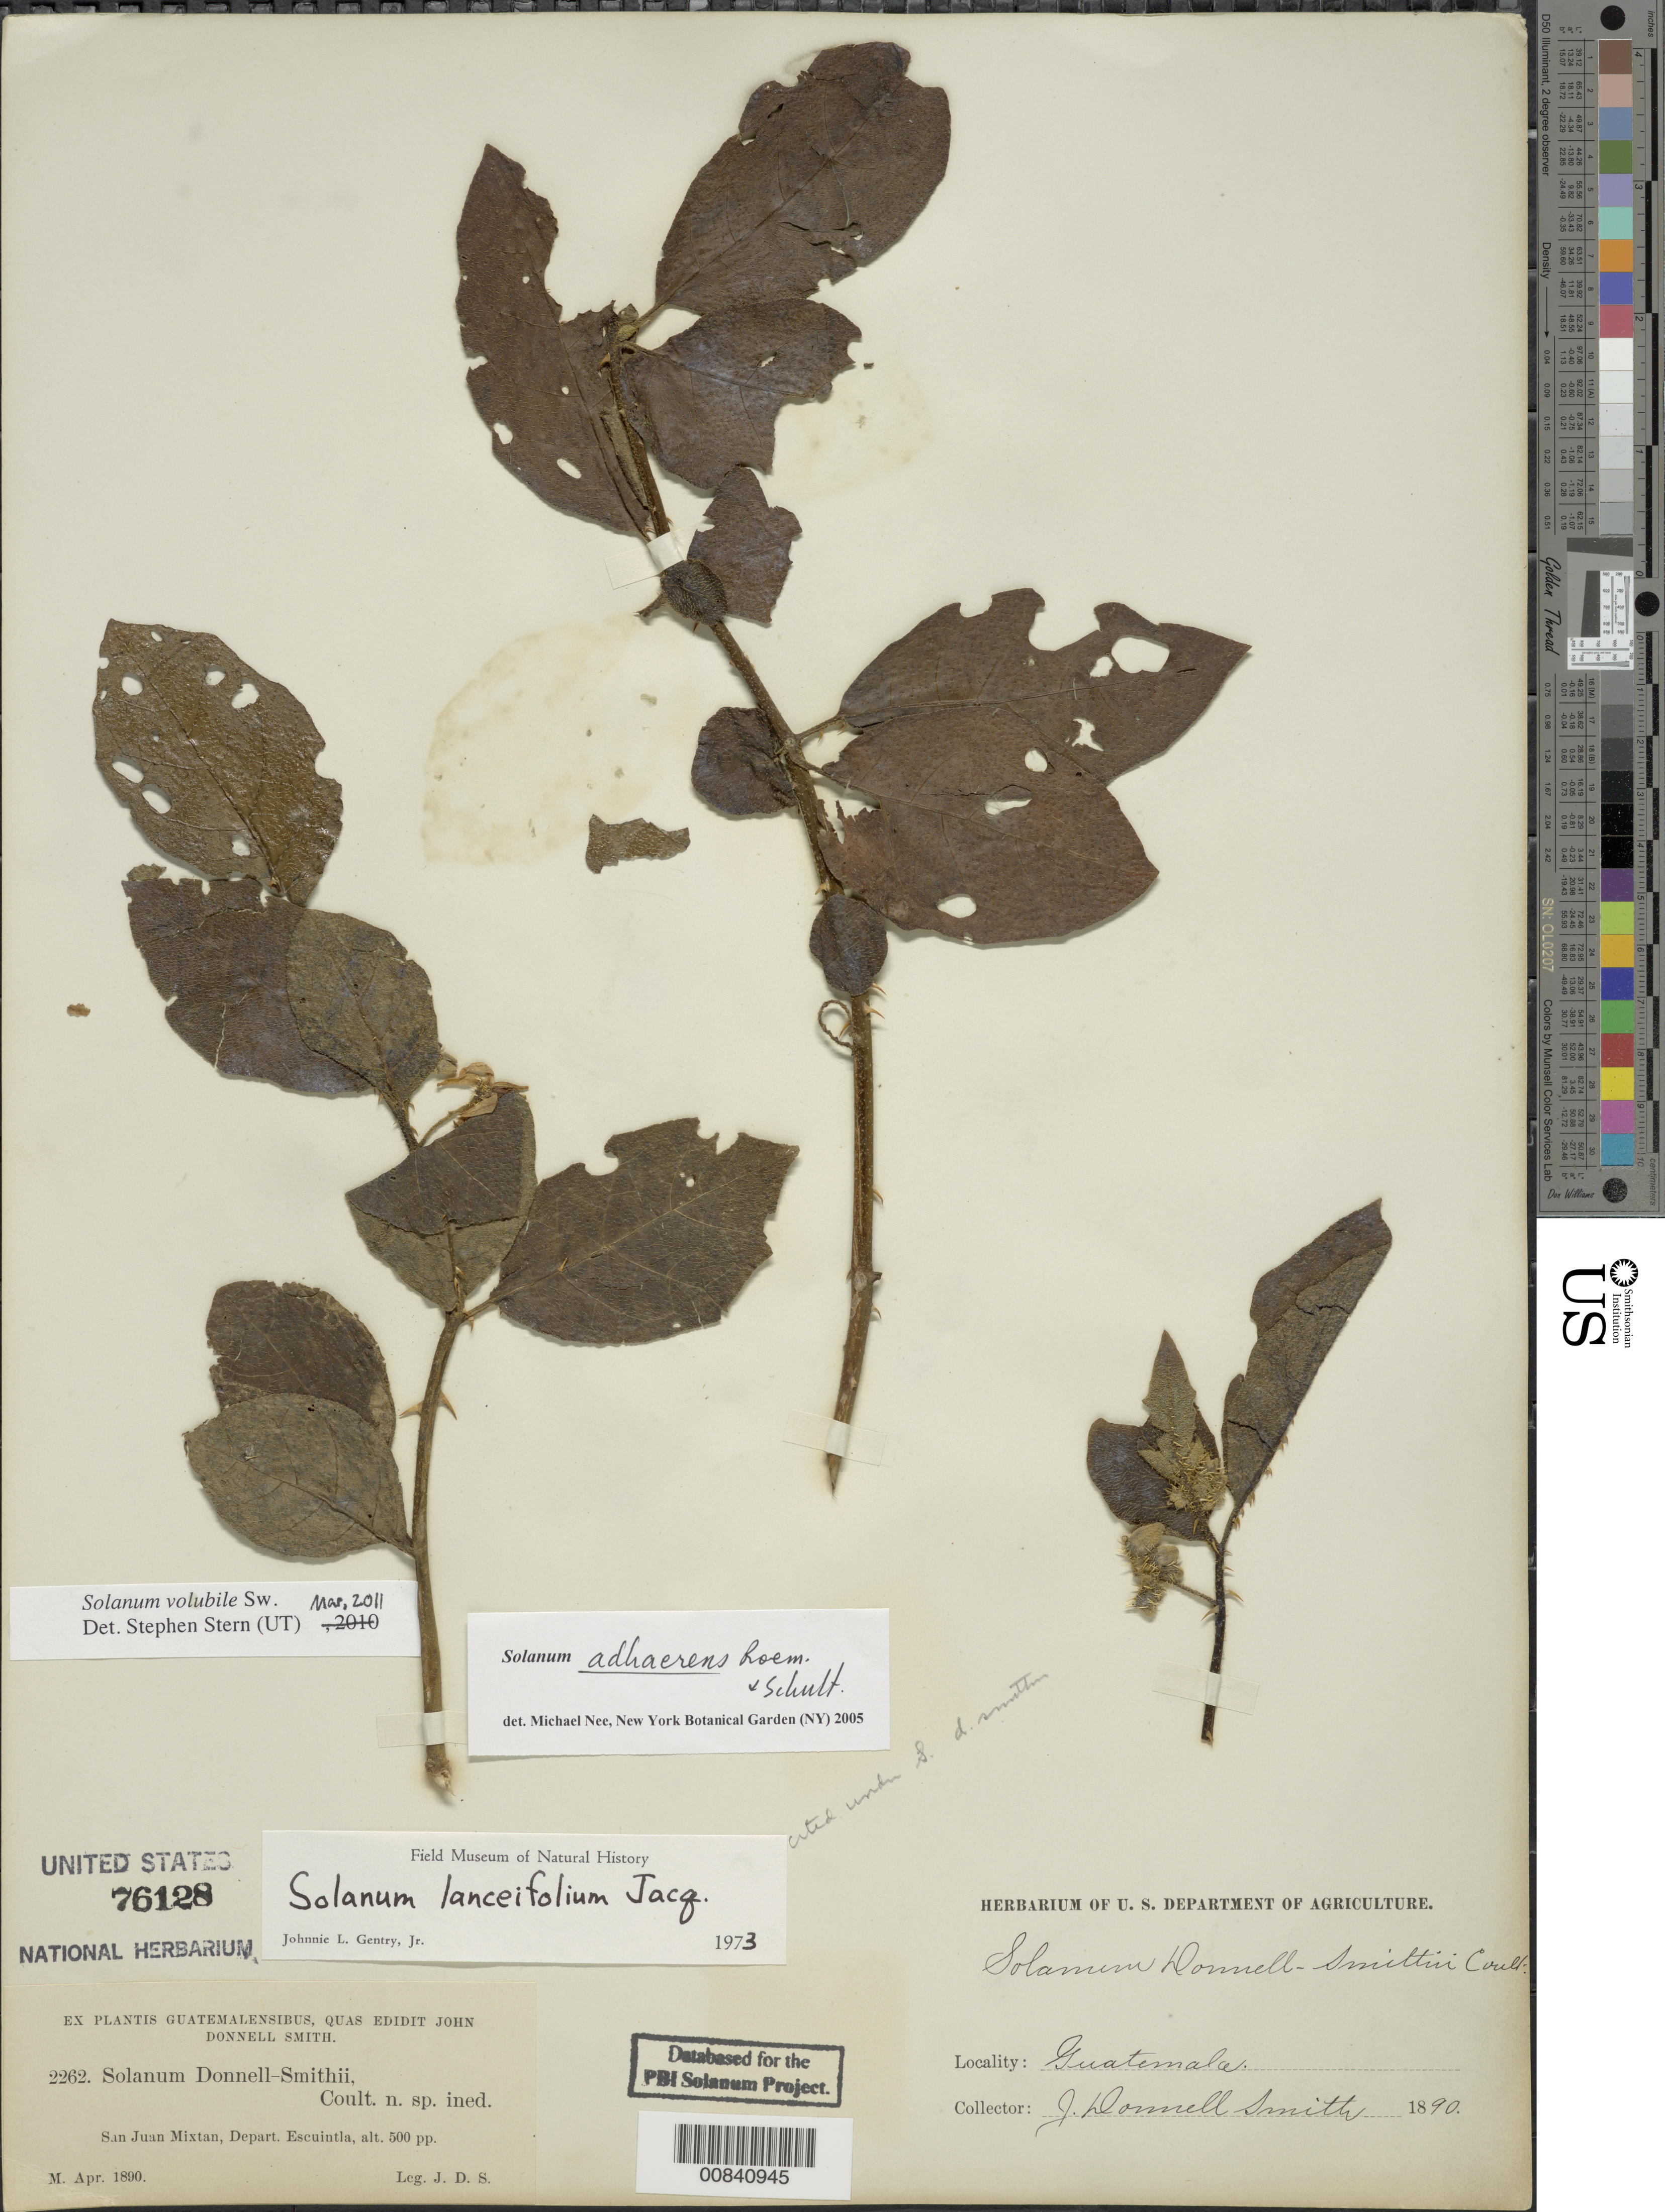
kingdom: Plantae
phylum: Tracheophyta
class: Magnoliopsida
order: Solanales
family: Solanaceae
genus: Solanum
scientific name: Solanum adhaerens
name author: Roem. & Schult.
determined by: Nee, Michael H.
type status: Syntype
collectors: J. Donnell Smith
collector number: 2262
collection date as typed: Apr 1890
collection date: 1890-04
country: Guatemala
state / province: Escuintla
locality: San Juan Mixtan.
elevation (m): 152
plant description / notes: Syntype of Solanum donnellsmithii Coult.; filed in the main herbarium as Solanum adhaerans, to be retrieved for Type Register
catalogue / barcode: US 76128